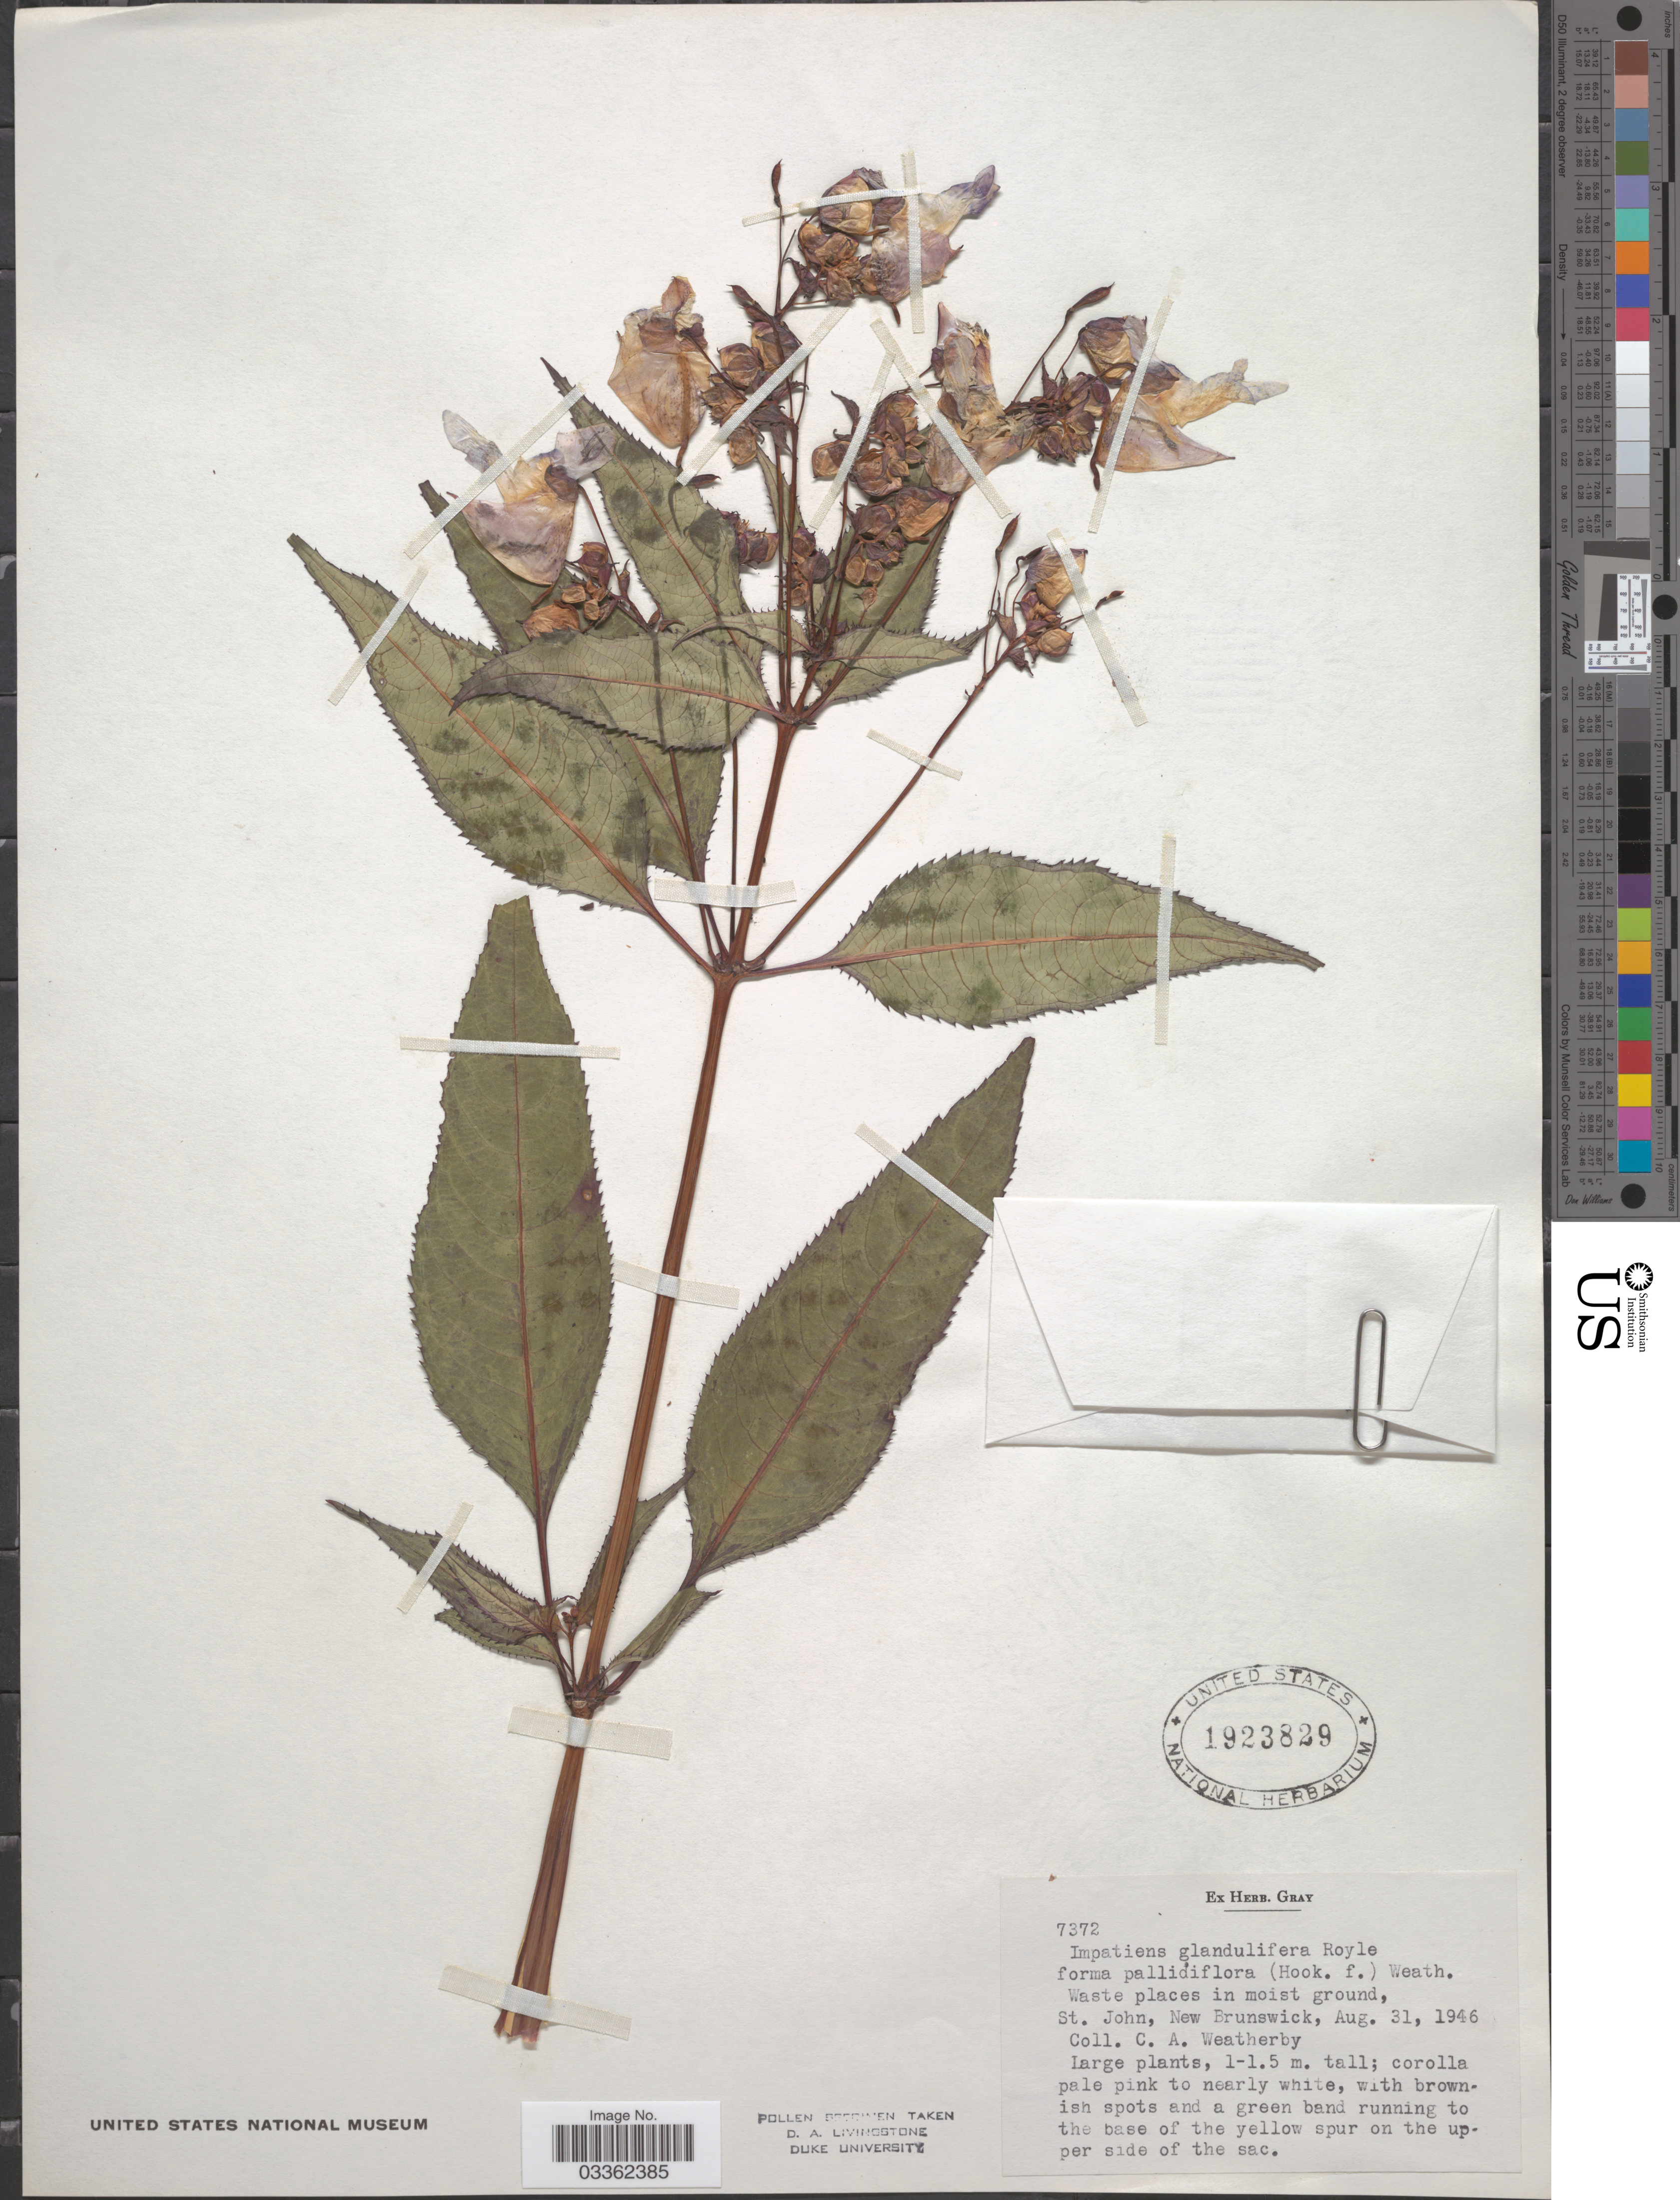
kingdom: Plantae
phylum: Tracheophyta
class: Magnoliopsida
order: Ericales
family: Balsaminaceae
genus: Impatiens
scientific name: Impatiens glandulifera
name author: Royle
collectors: C. A. Weatherby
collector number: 7372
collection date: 1946-08-31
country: Canada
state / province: New Brunswick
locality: St. John.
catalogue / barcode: US 1923829